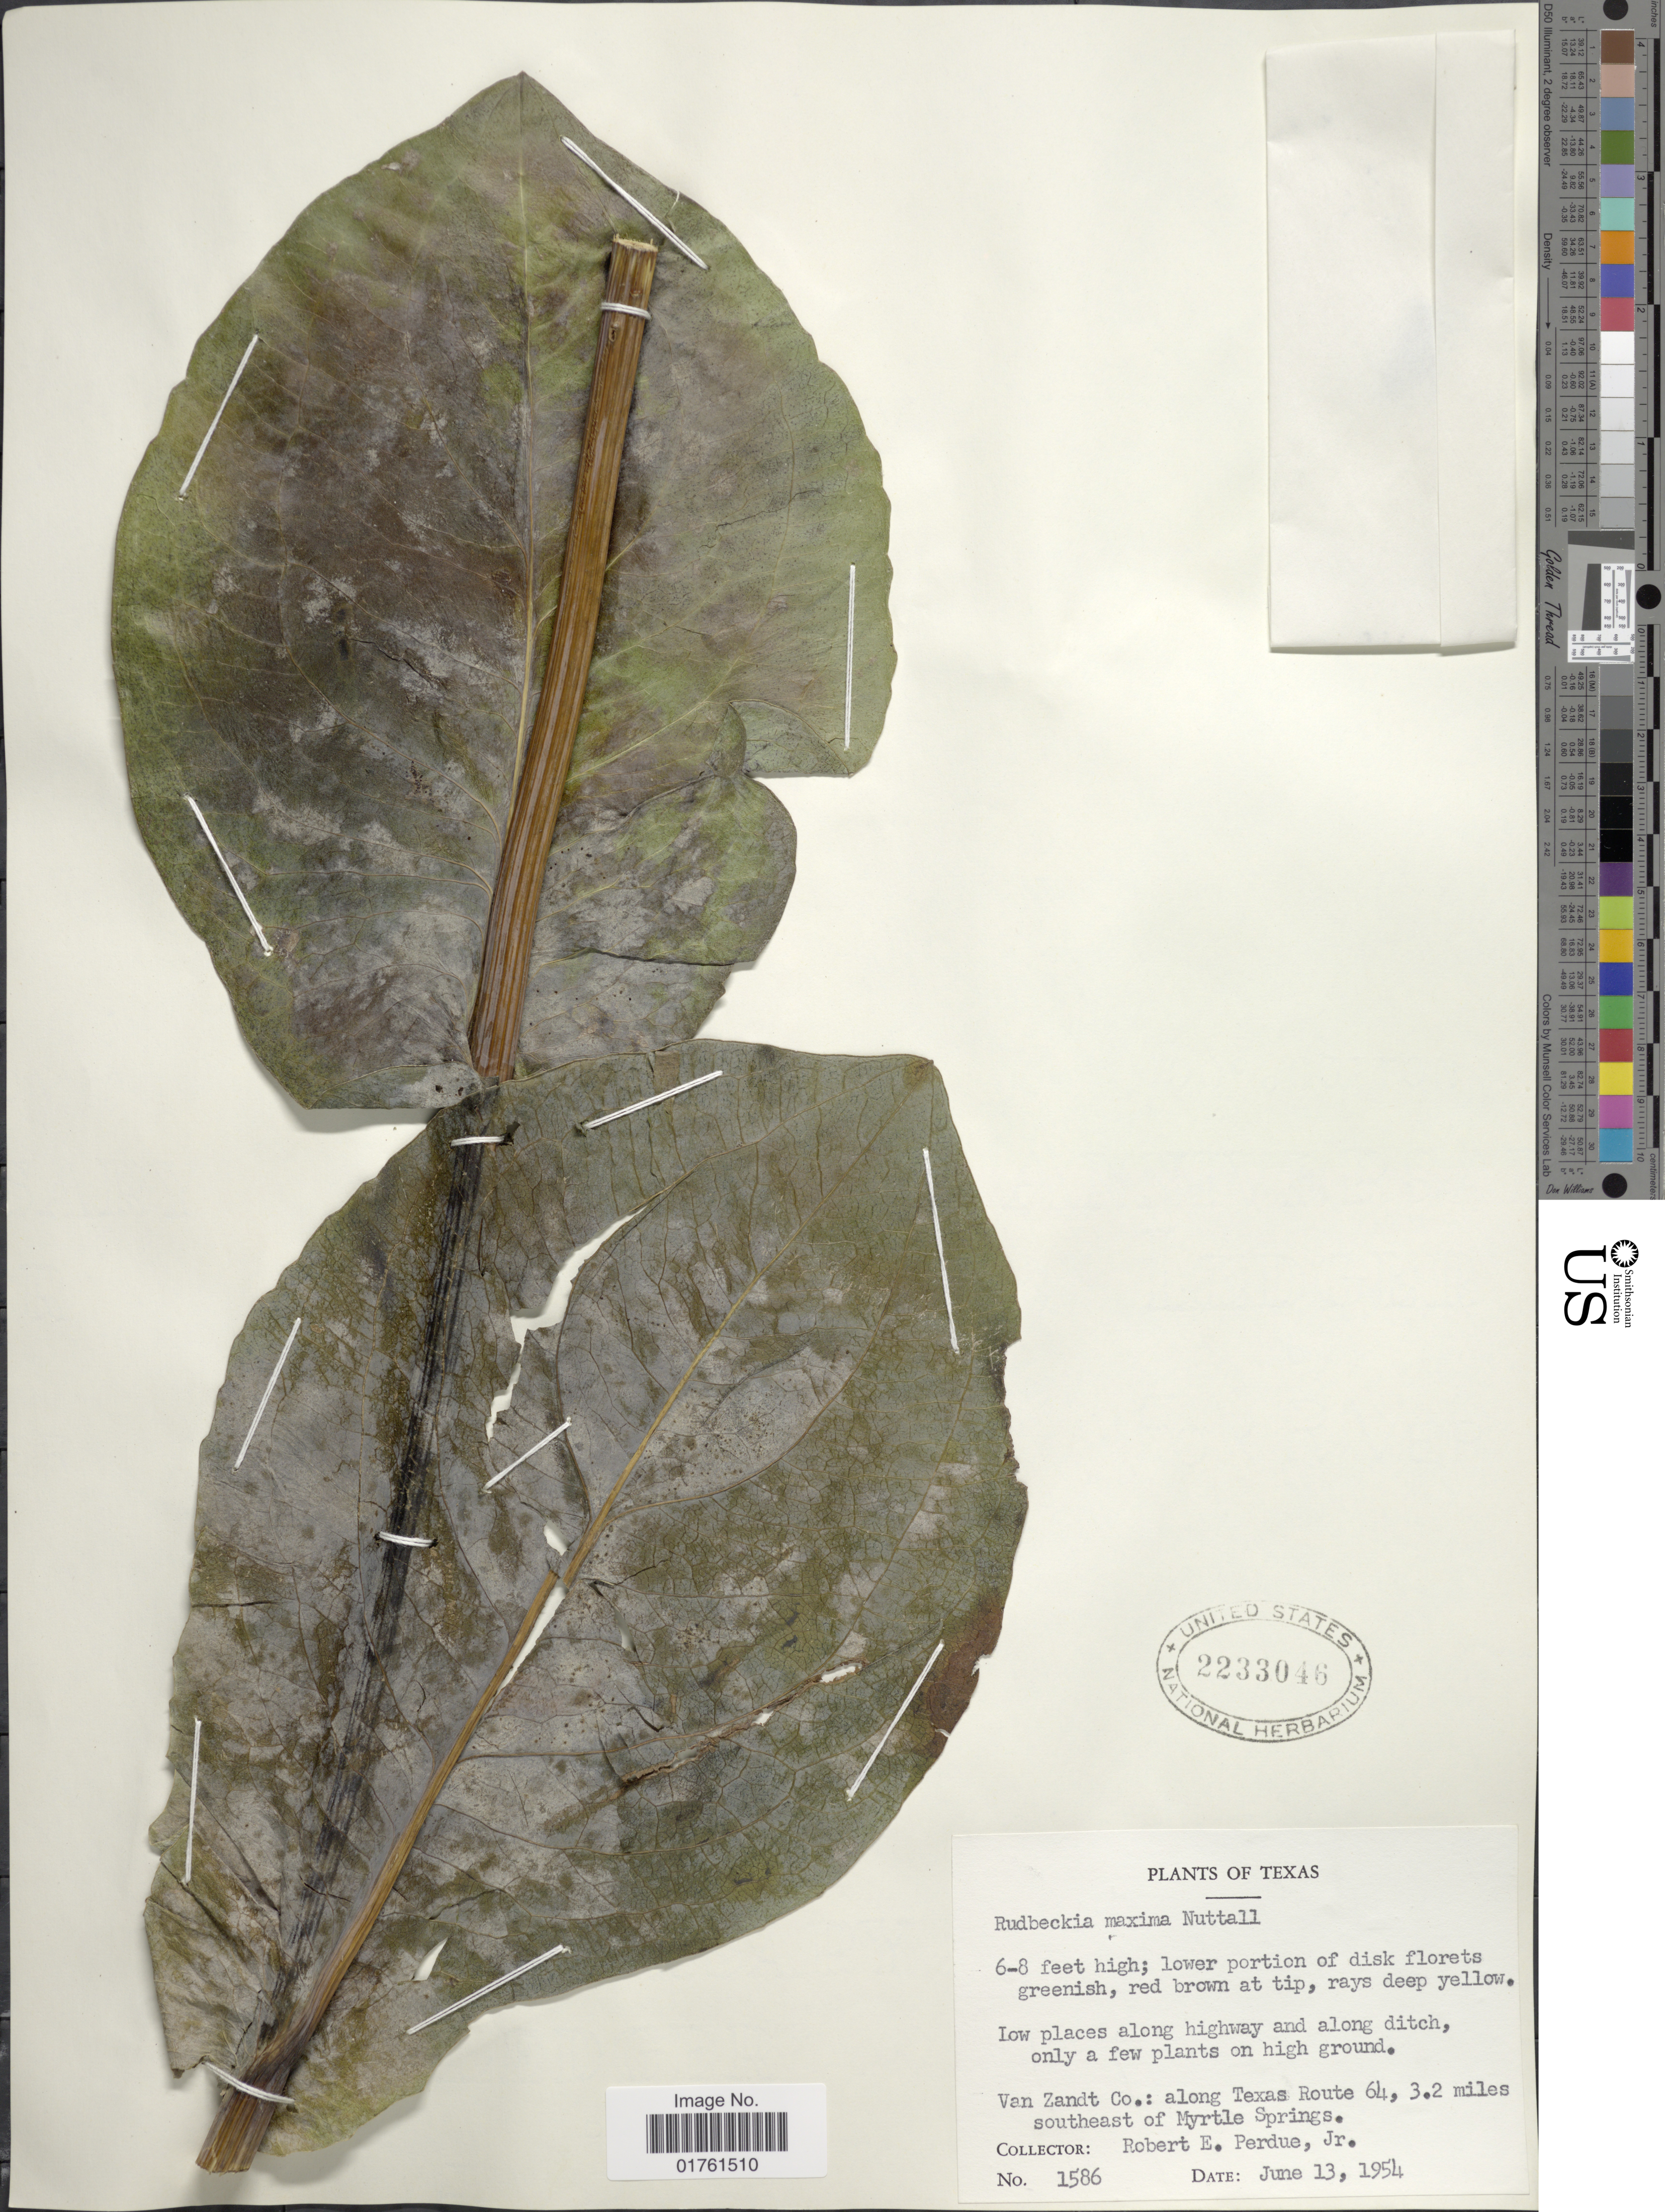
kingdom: Plantae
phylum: Tracheophyta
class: Magnoliopsida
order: Asterales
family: Asteraceae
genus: Rudbeckia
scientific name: Rudbeckia maxima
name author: Nutt.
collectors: R. E. Perdue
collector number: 1586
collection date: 1954-06-13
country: United States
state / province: Texas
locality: Van Zandt Co: along Texas Route 64, 3.2 miles southeast of Myrtle Springs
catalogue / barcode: US 2233046